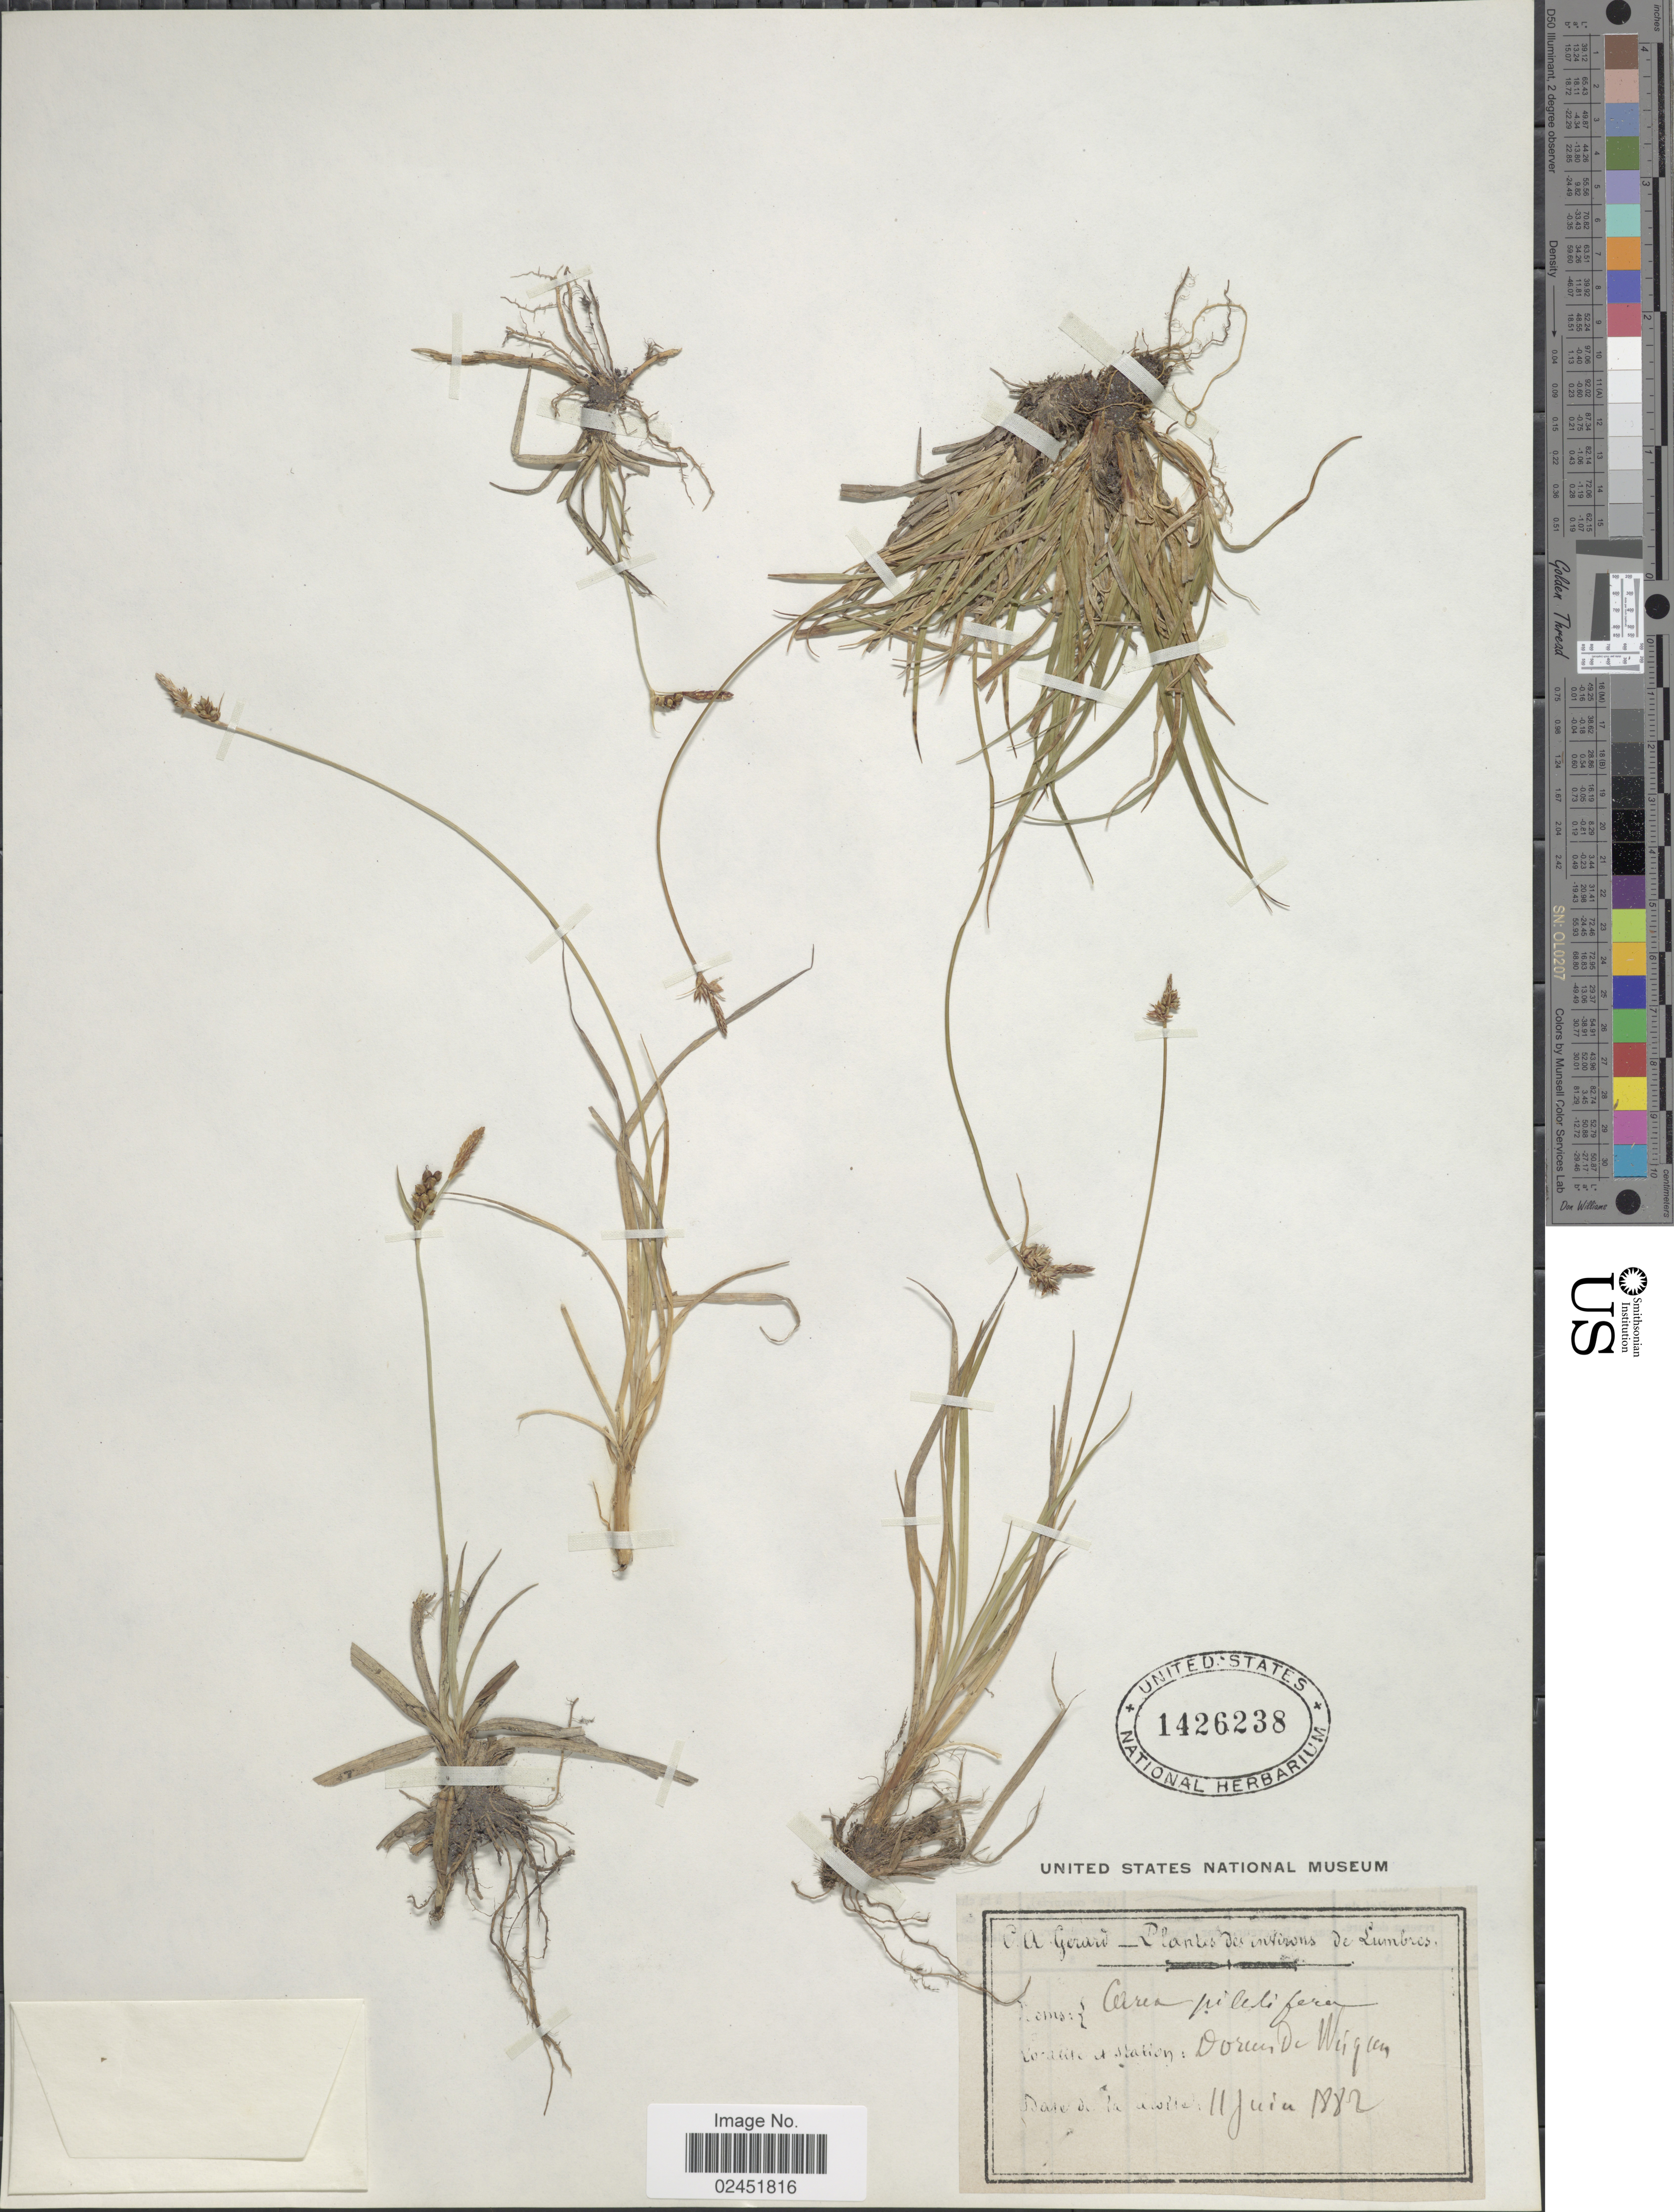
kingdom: Plantae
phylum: Tracheophyta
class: Liliopsida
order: Poales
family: Cyperaceae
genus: Carex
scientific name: Carex pilulifera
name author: L.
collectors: C. Gerard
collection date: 1882-06-11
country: France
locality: Environs de Lumbres. Doreen, De Wugen [interpreted]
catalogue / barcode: US 1426238